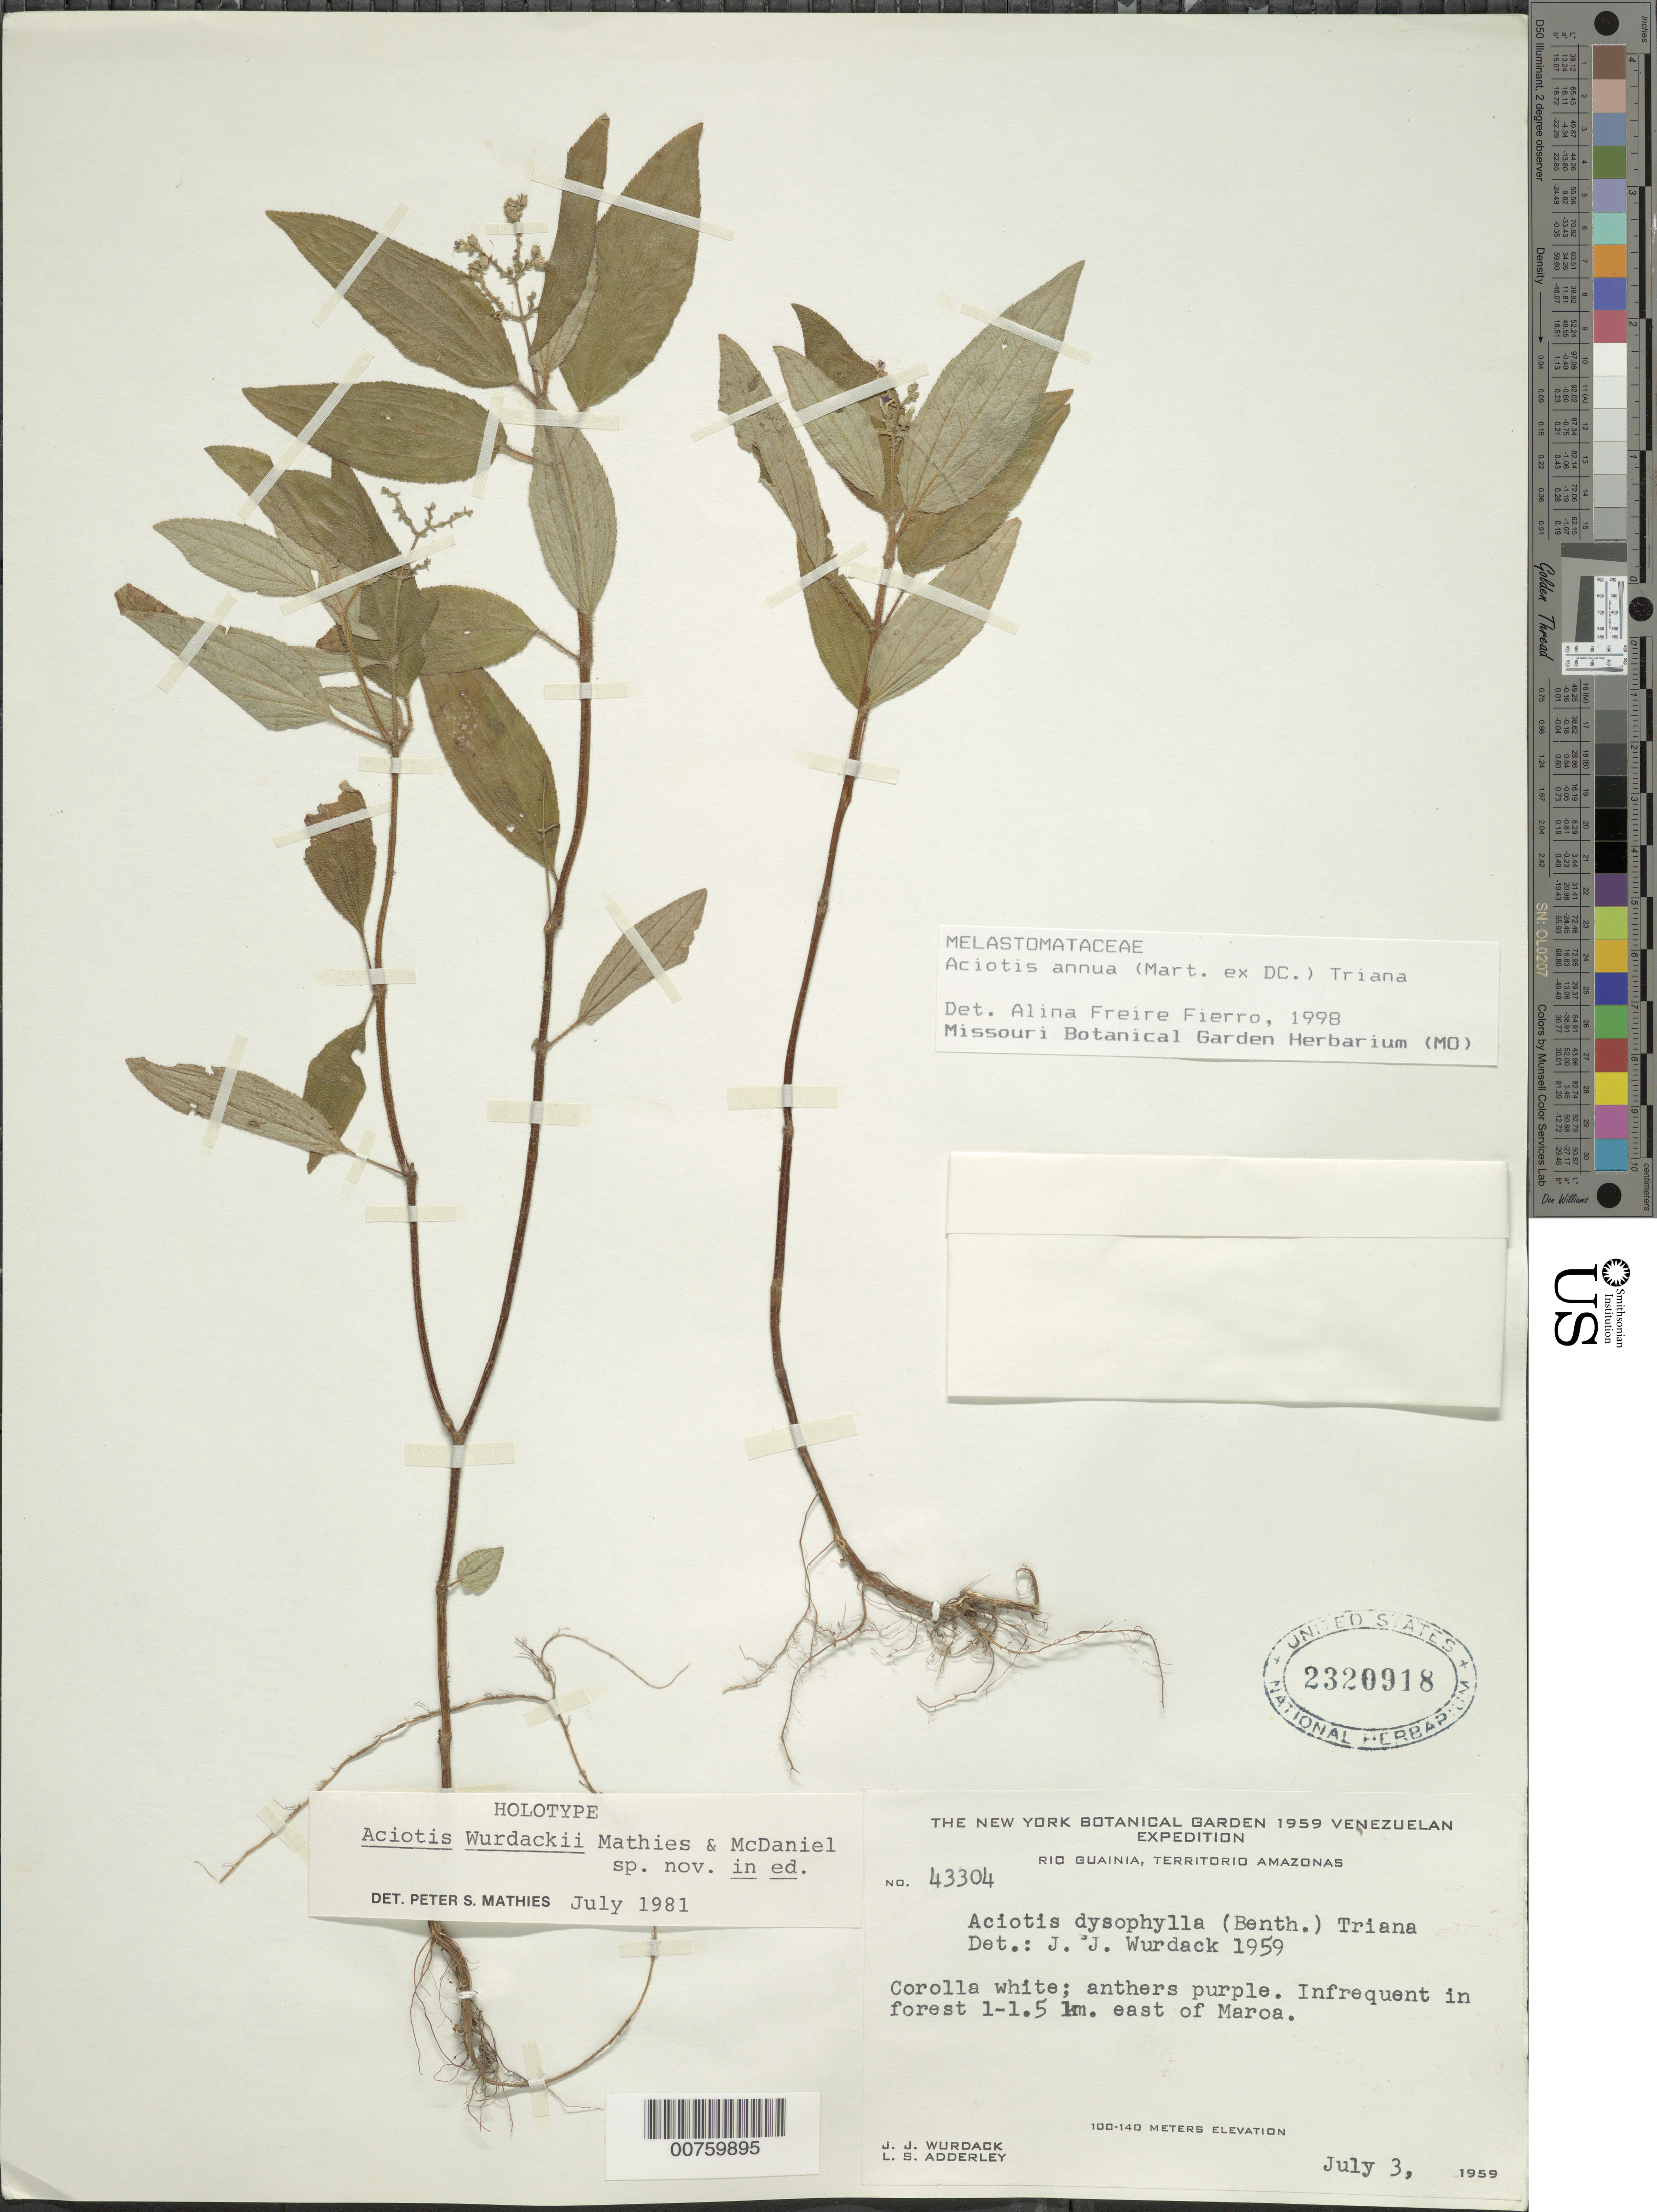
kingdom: Plantae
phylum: Tracheophyta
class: Magnoliopsida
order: Myrtales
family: Melastomataceae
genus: Aciotis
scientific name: Aciotis annua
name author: (Mart. ex DC.) Triana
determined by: Freire-Fierro, A.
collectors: J. J. Wurdack & L. S. Adderley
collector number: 43304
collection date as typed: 3-Jul-59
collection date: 1959-07-03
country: Venezuela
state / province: Amazonas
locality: Río Guainia, 1-1.5 km E of Maroa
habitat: Forest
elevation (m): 100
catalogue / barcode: US 2320918